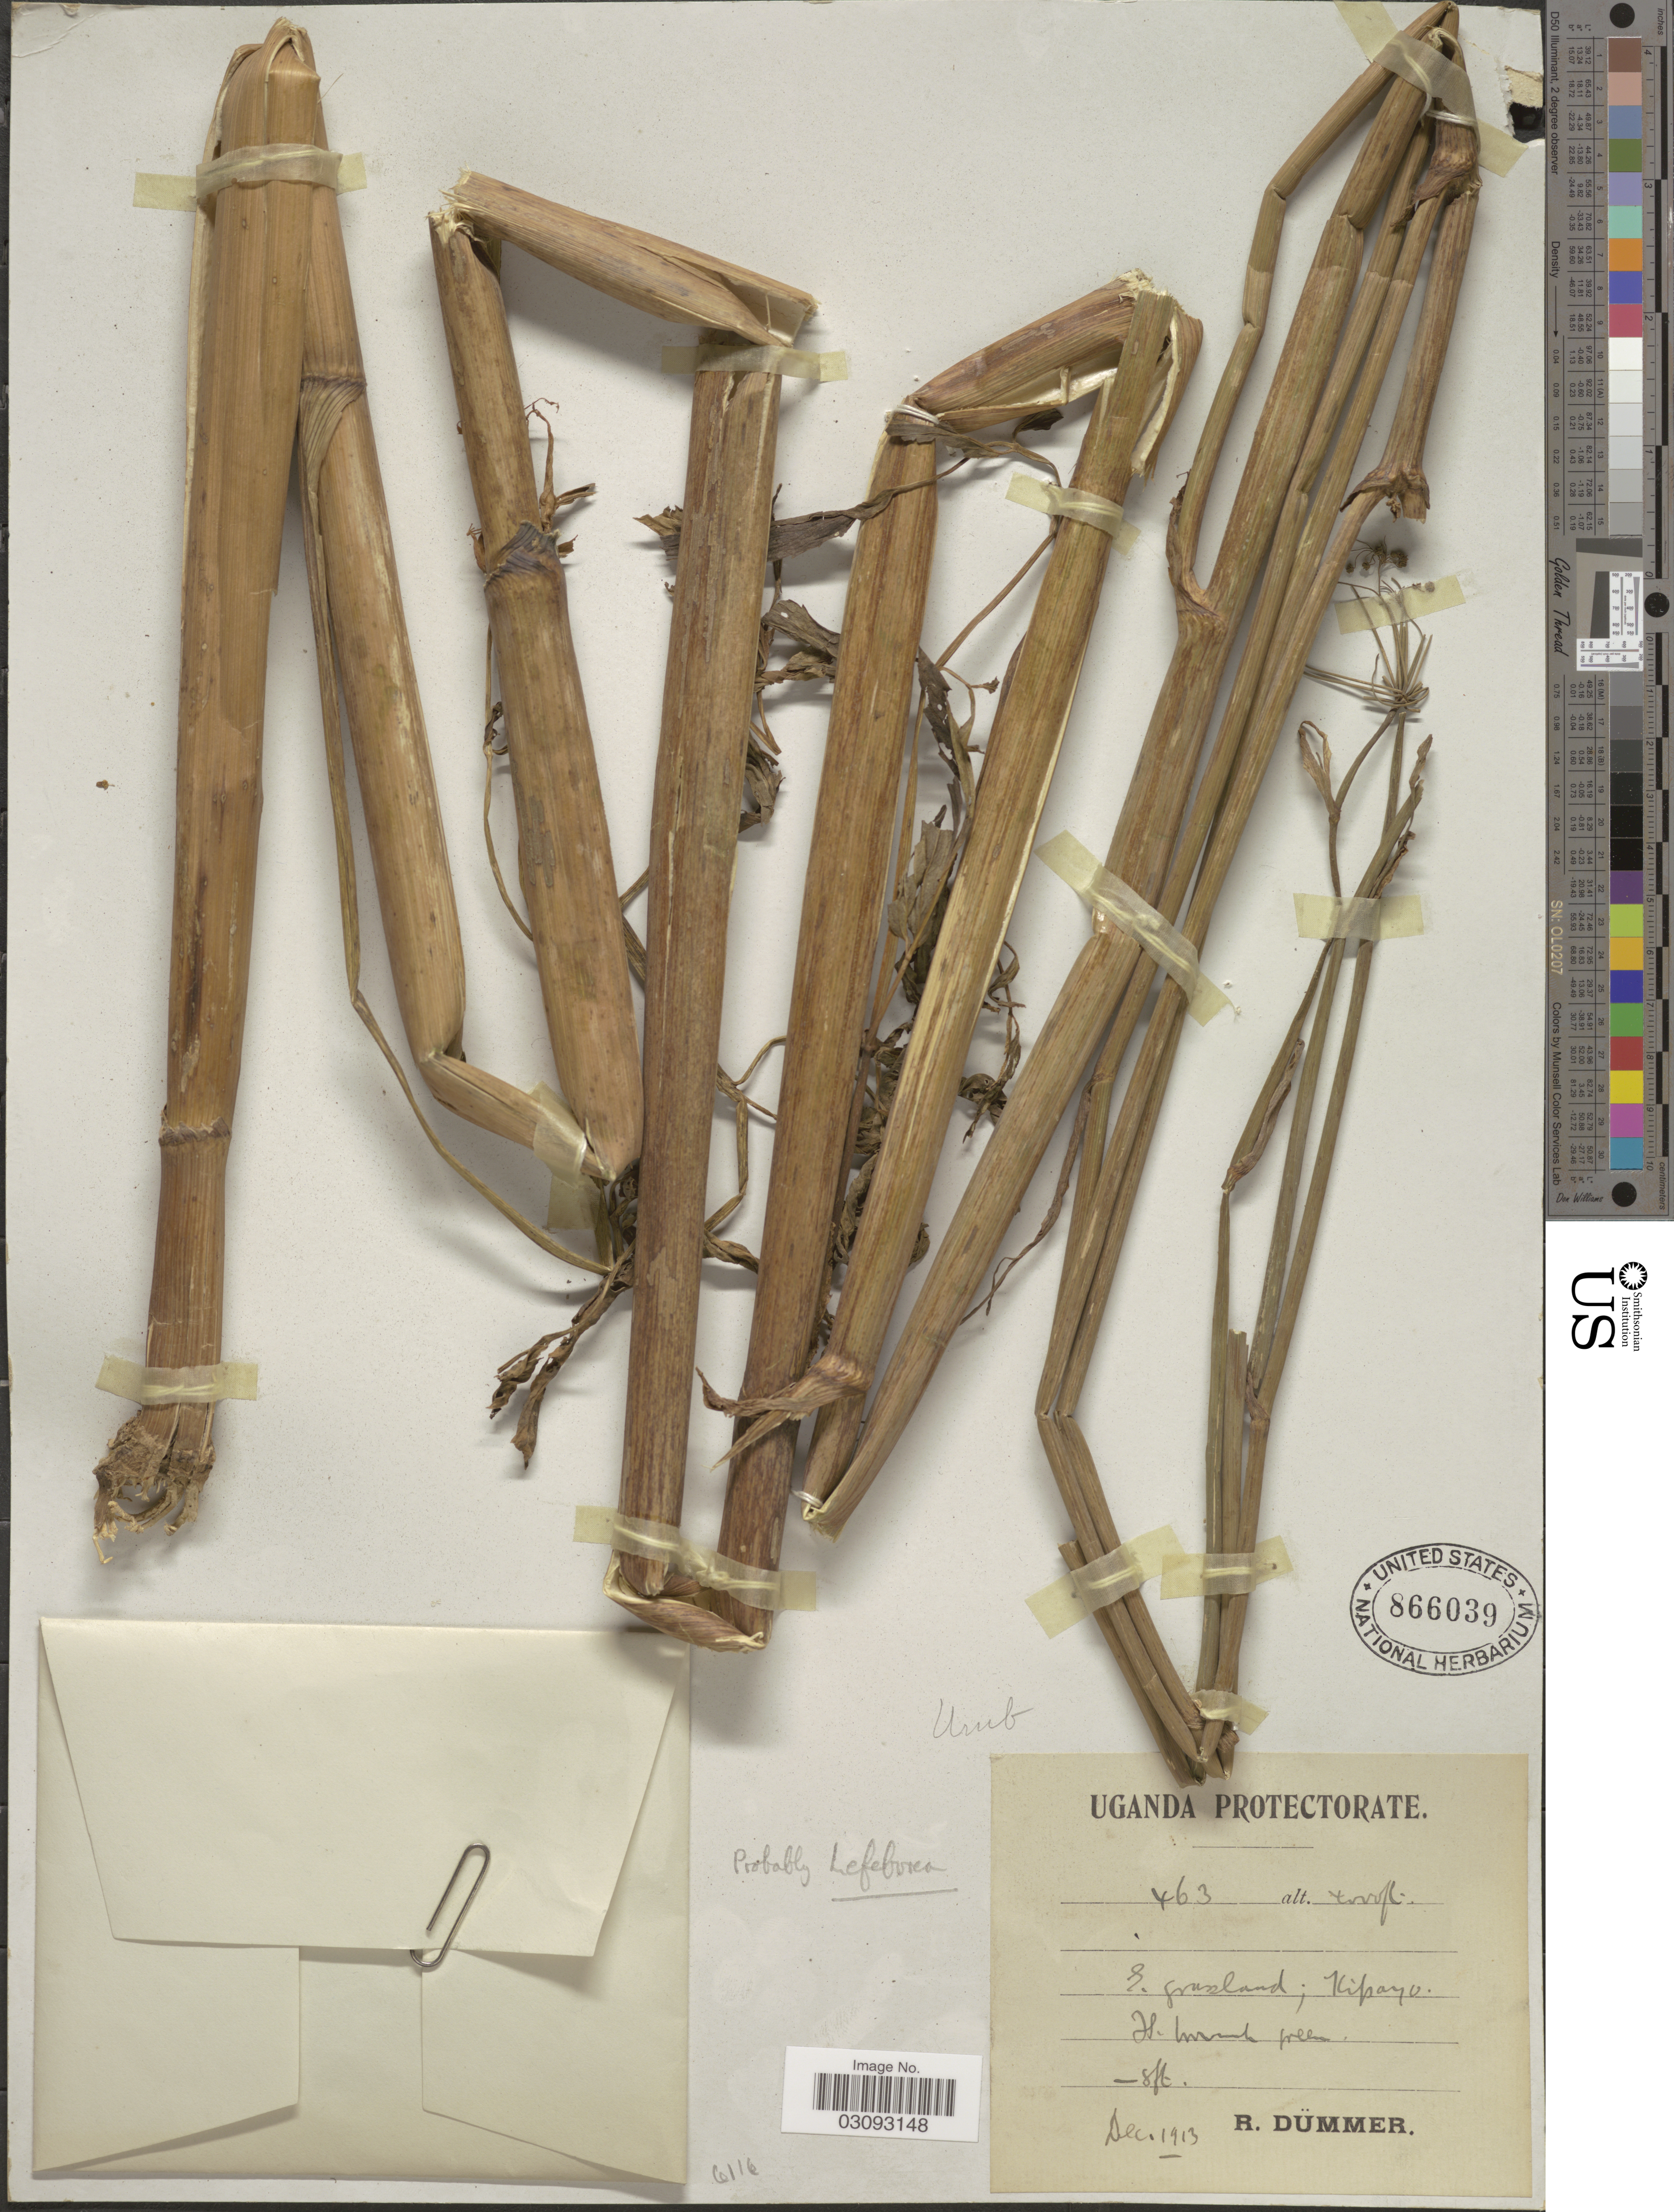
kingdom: Plantae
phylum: Tracheophyta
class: Magnoliopsida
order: Apiales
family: Apiaceae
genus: Peucedanum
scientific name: Peucedanum sp.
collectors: R. A. Dümmer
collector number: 463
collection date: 1913-12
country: Uganda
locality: Uganda Protectorate. Kipayo.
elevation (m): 1219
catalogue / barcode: US 866039